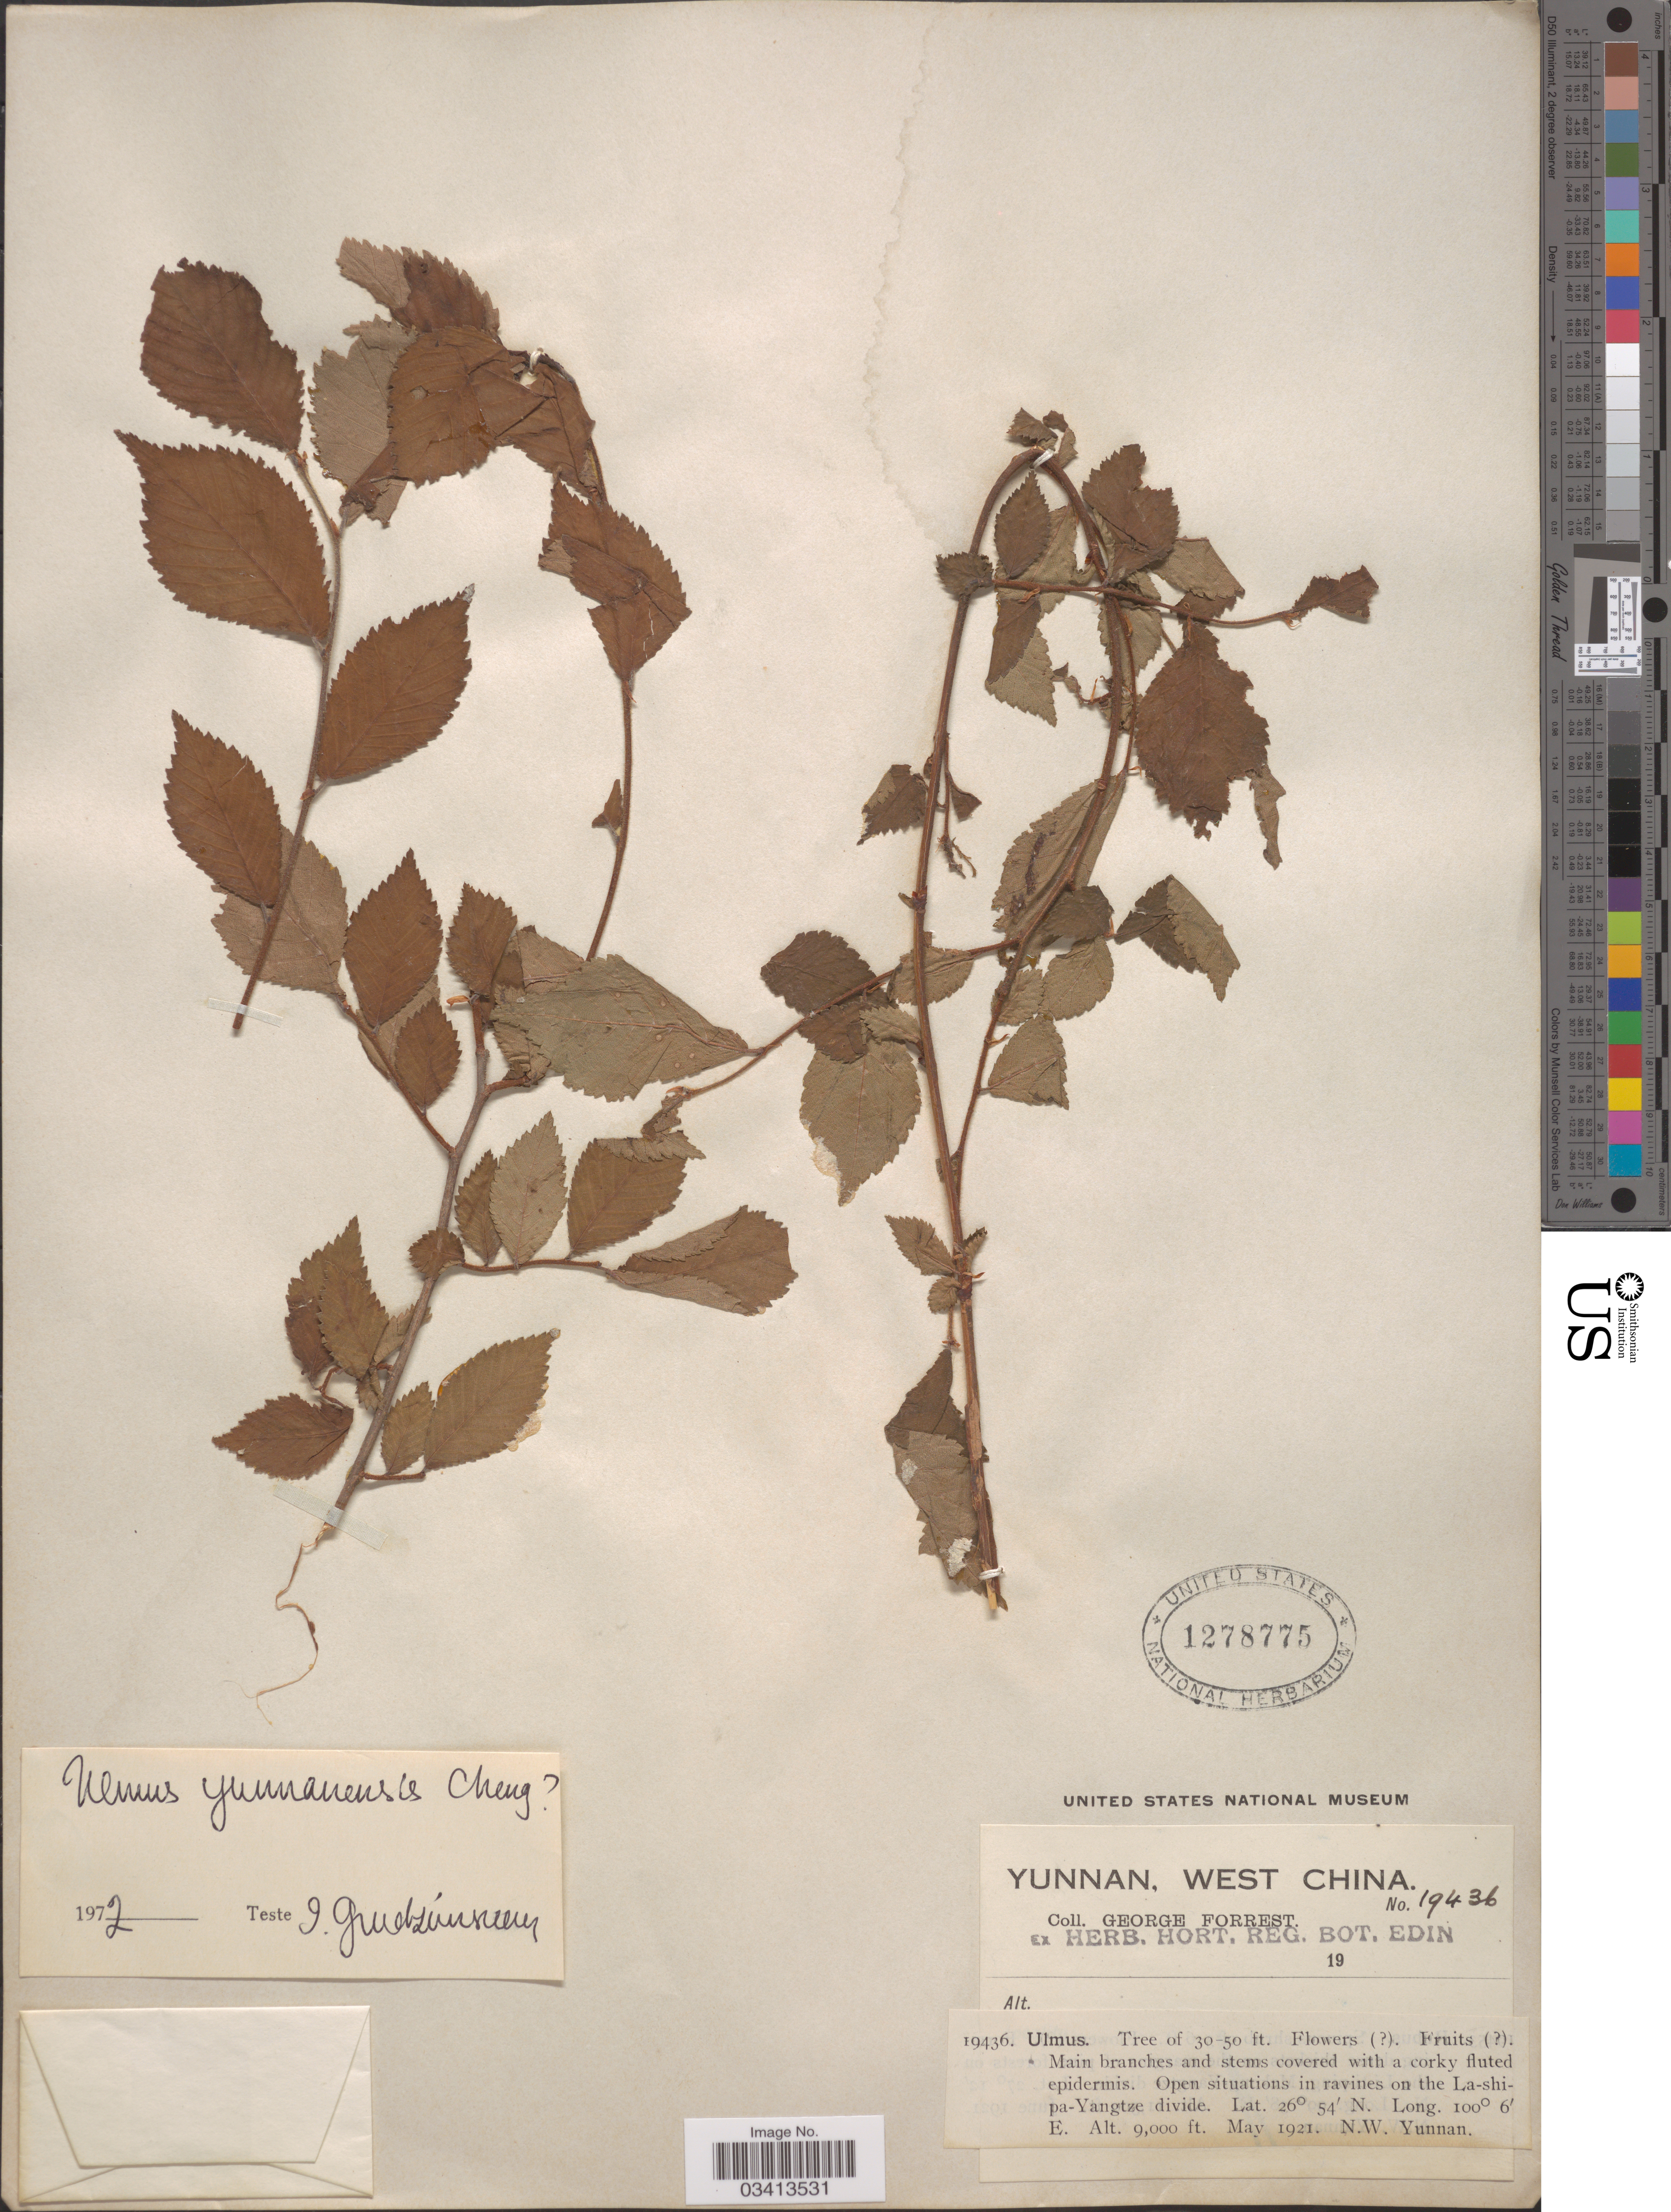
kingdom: Plantae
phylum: Tracheophyta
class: Magnoliopsida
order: Rosales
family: Ulmaceae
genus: Ulmus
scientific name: Ulmus yunnanensis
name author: W.C. Cheng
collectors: G. Forrest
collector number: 19436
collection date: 1921-05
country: China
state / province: Yunnan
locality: West China. On the La-shi-pa-Yangtze divide. N.W. Yunnan.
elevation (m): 2743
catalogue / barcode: US 1278775